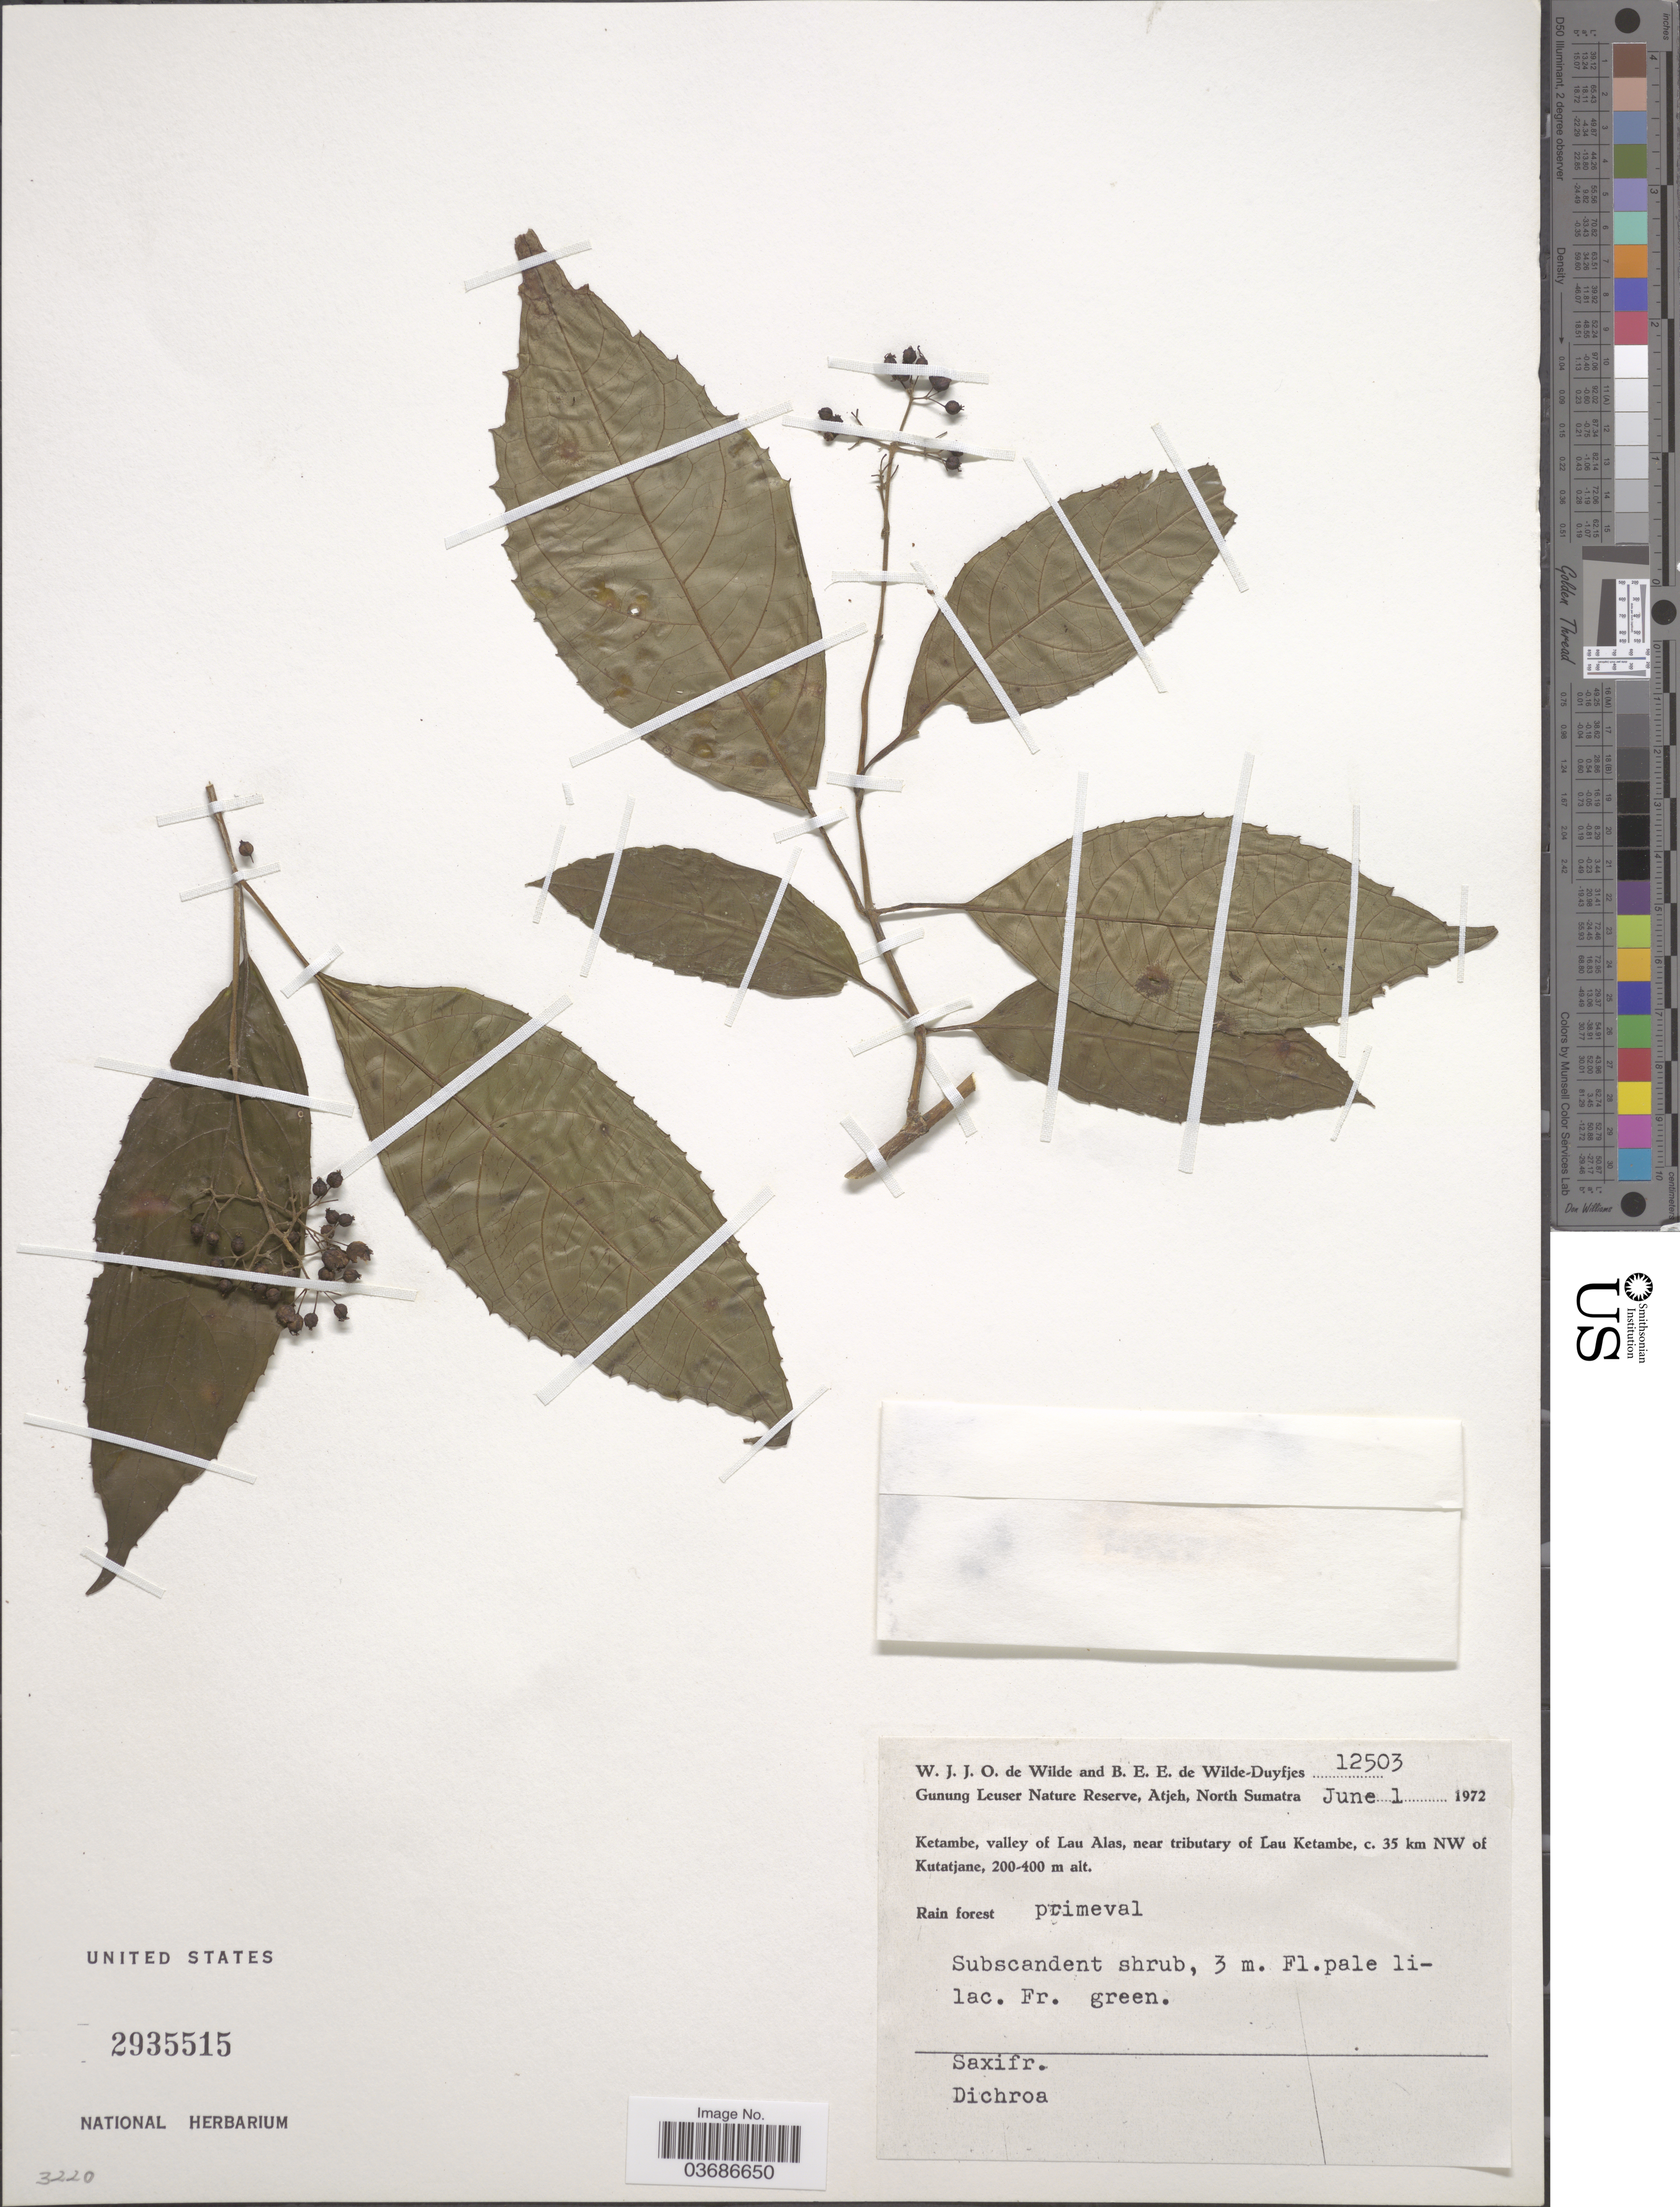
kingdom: Plantae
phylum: Tracheophyta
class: Magnoliopsida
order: Cornales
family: Hydrangeaceae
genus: Hydrangea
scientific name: Hydrangea febrifuga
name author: (Lour.) Y. De Smet & C. Granados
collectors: W. J. de Wilde & B. E. de Wilde-Duyfjes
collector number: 12503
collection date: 1972-06-01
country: Indonesia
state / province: Sumatra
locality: Gunung Leuser Nature Reserve, Atjeh, North Sumatra. Ketambe, valley of Lau Alas, near tributary of Lau Ketambe, c. 35 km NW of Kutatjane. Rain forest.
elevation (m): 200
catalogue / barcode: US 2935515